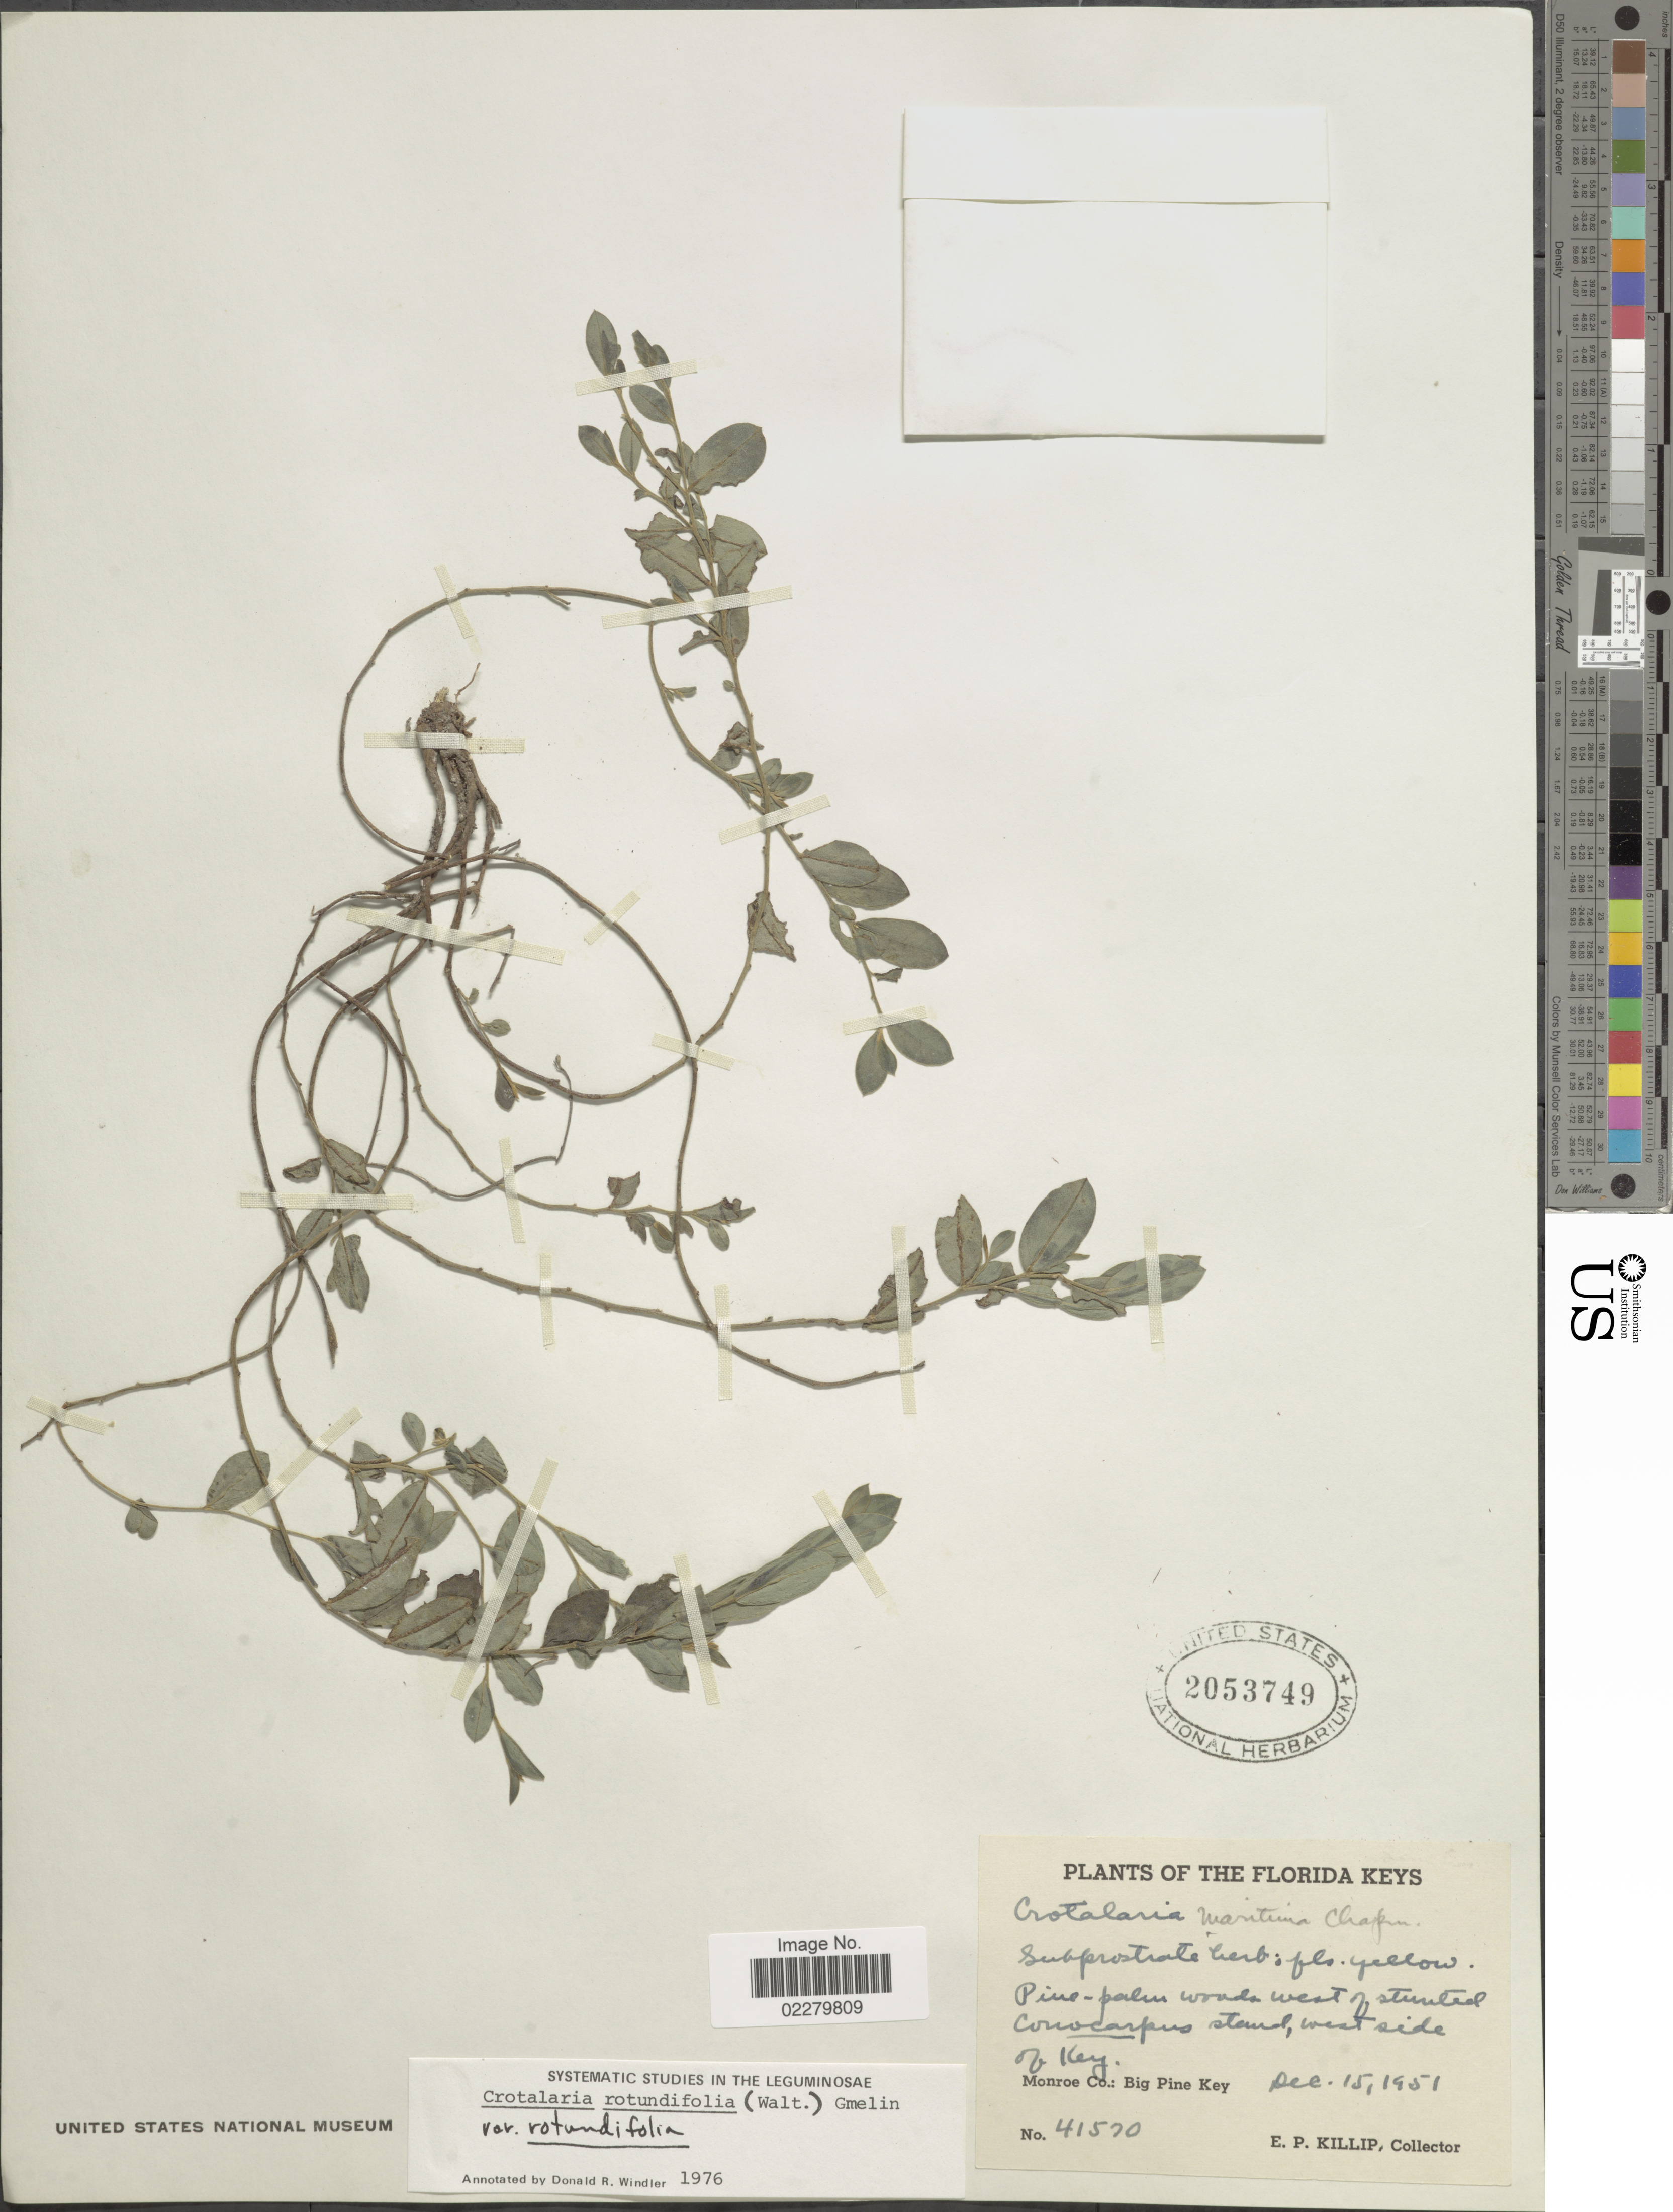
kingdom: Plantae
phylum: Tracheophyta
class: Magnoliopsida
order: Fabales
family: Fabaceae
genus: Crotalaria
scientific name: Crotalaria rotundifolia var. rotundifolia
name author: (Walter) J.F. Gmel.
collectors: E. P. Killip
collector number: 41570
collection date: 1951-12-15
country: United States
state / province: Florida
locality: Florida Keys. Pine-palm woods west of stunted Conocarpus stand, west side of Key. Monroe Co.: Big Pine Key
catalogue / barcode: US 2053749